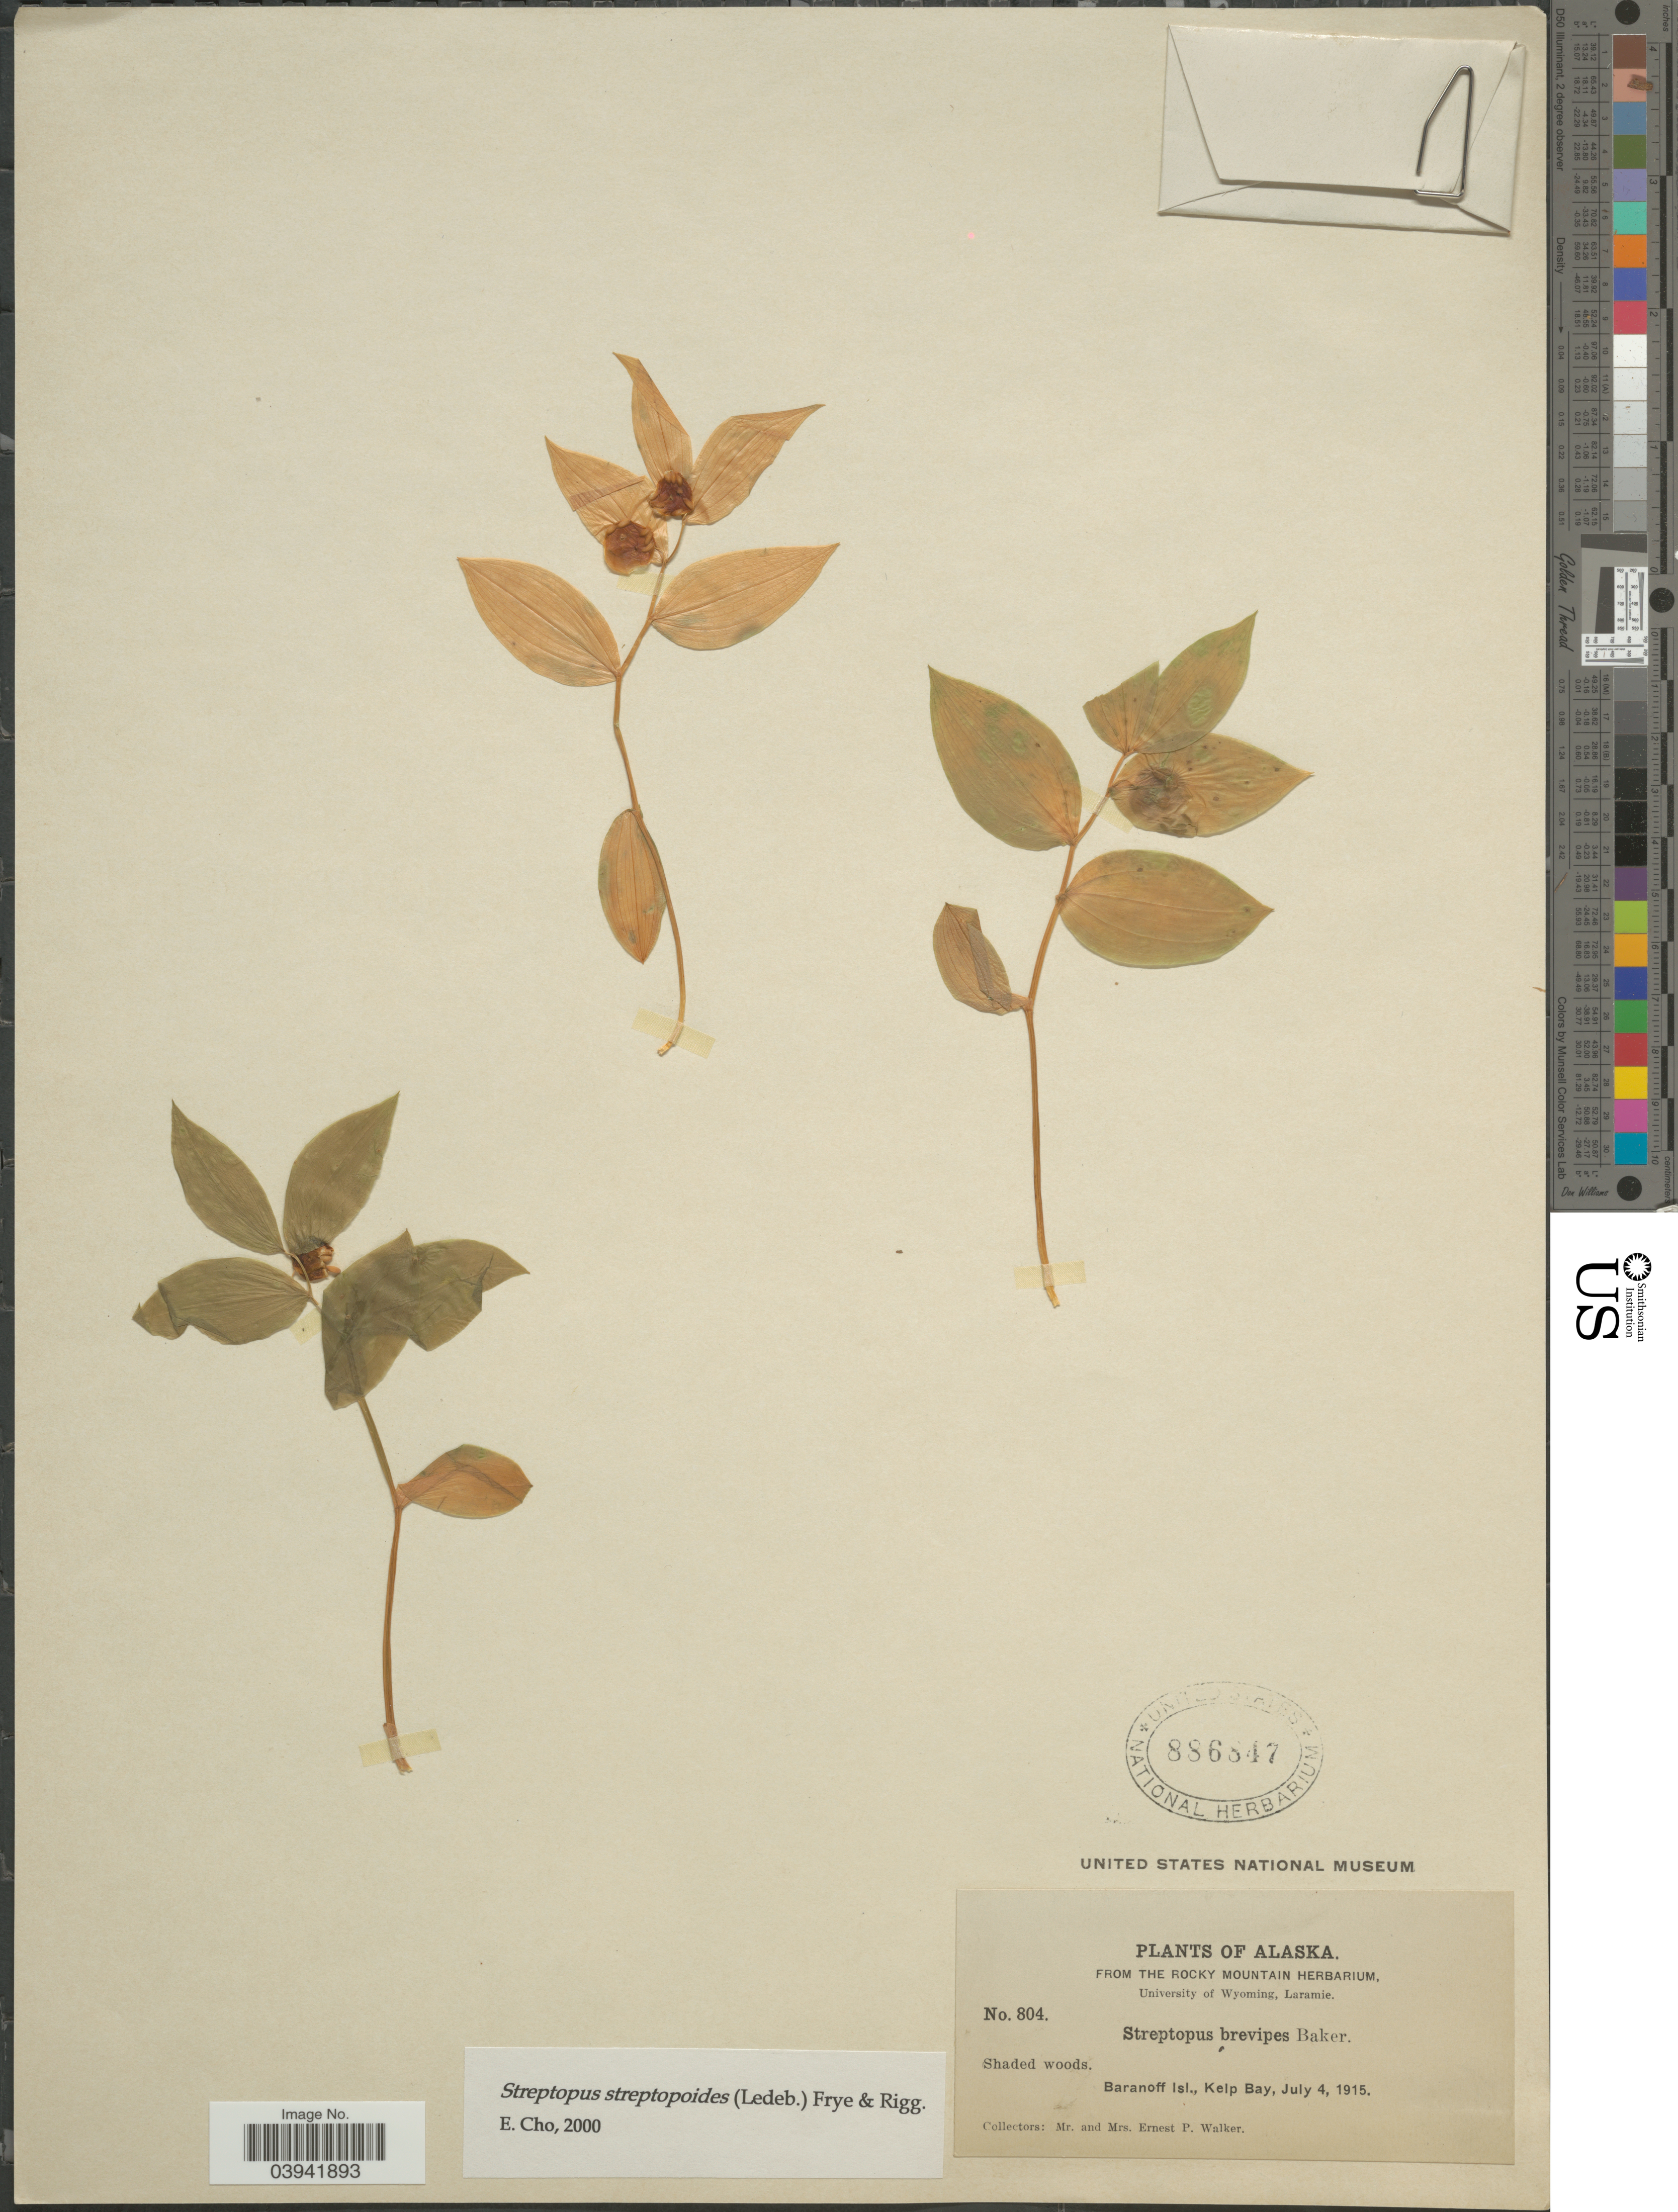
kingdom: Plantae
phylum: Tracheophyta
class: Liliopsida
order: Liliales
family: Liliaceae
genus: Streptopus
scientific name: Streptopus streptopoides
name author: (Ledeb.) Frye & Rigg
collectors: E. P. Walker & E. Walker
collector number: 804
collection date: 1915-07-04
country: United States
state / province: Alaska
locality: Baranoff Isl., Kelp Bay.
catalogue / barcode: US 886847